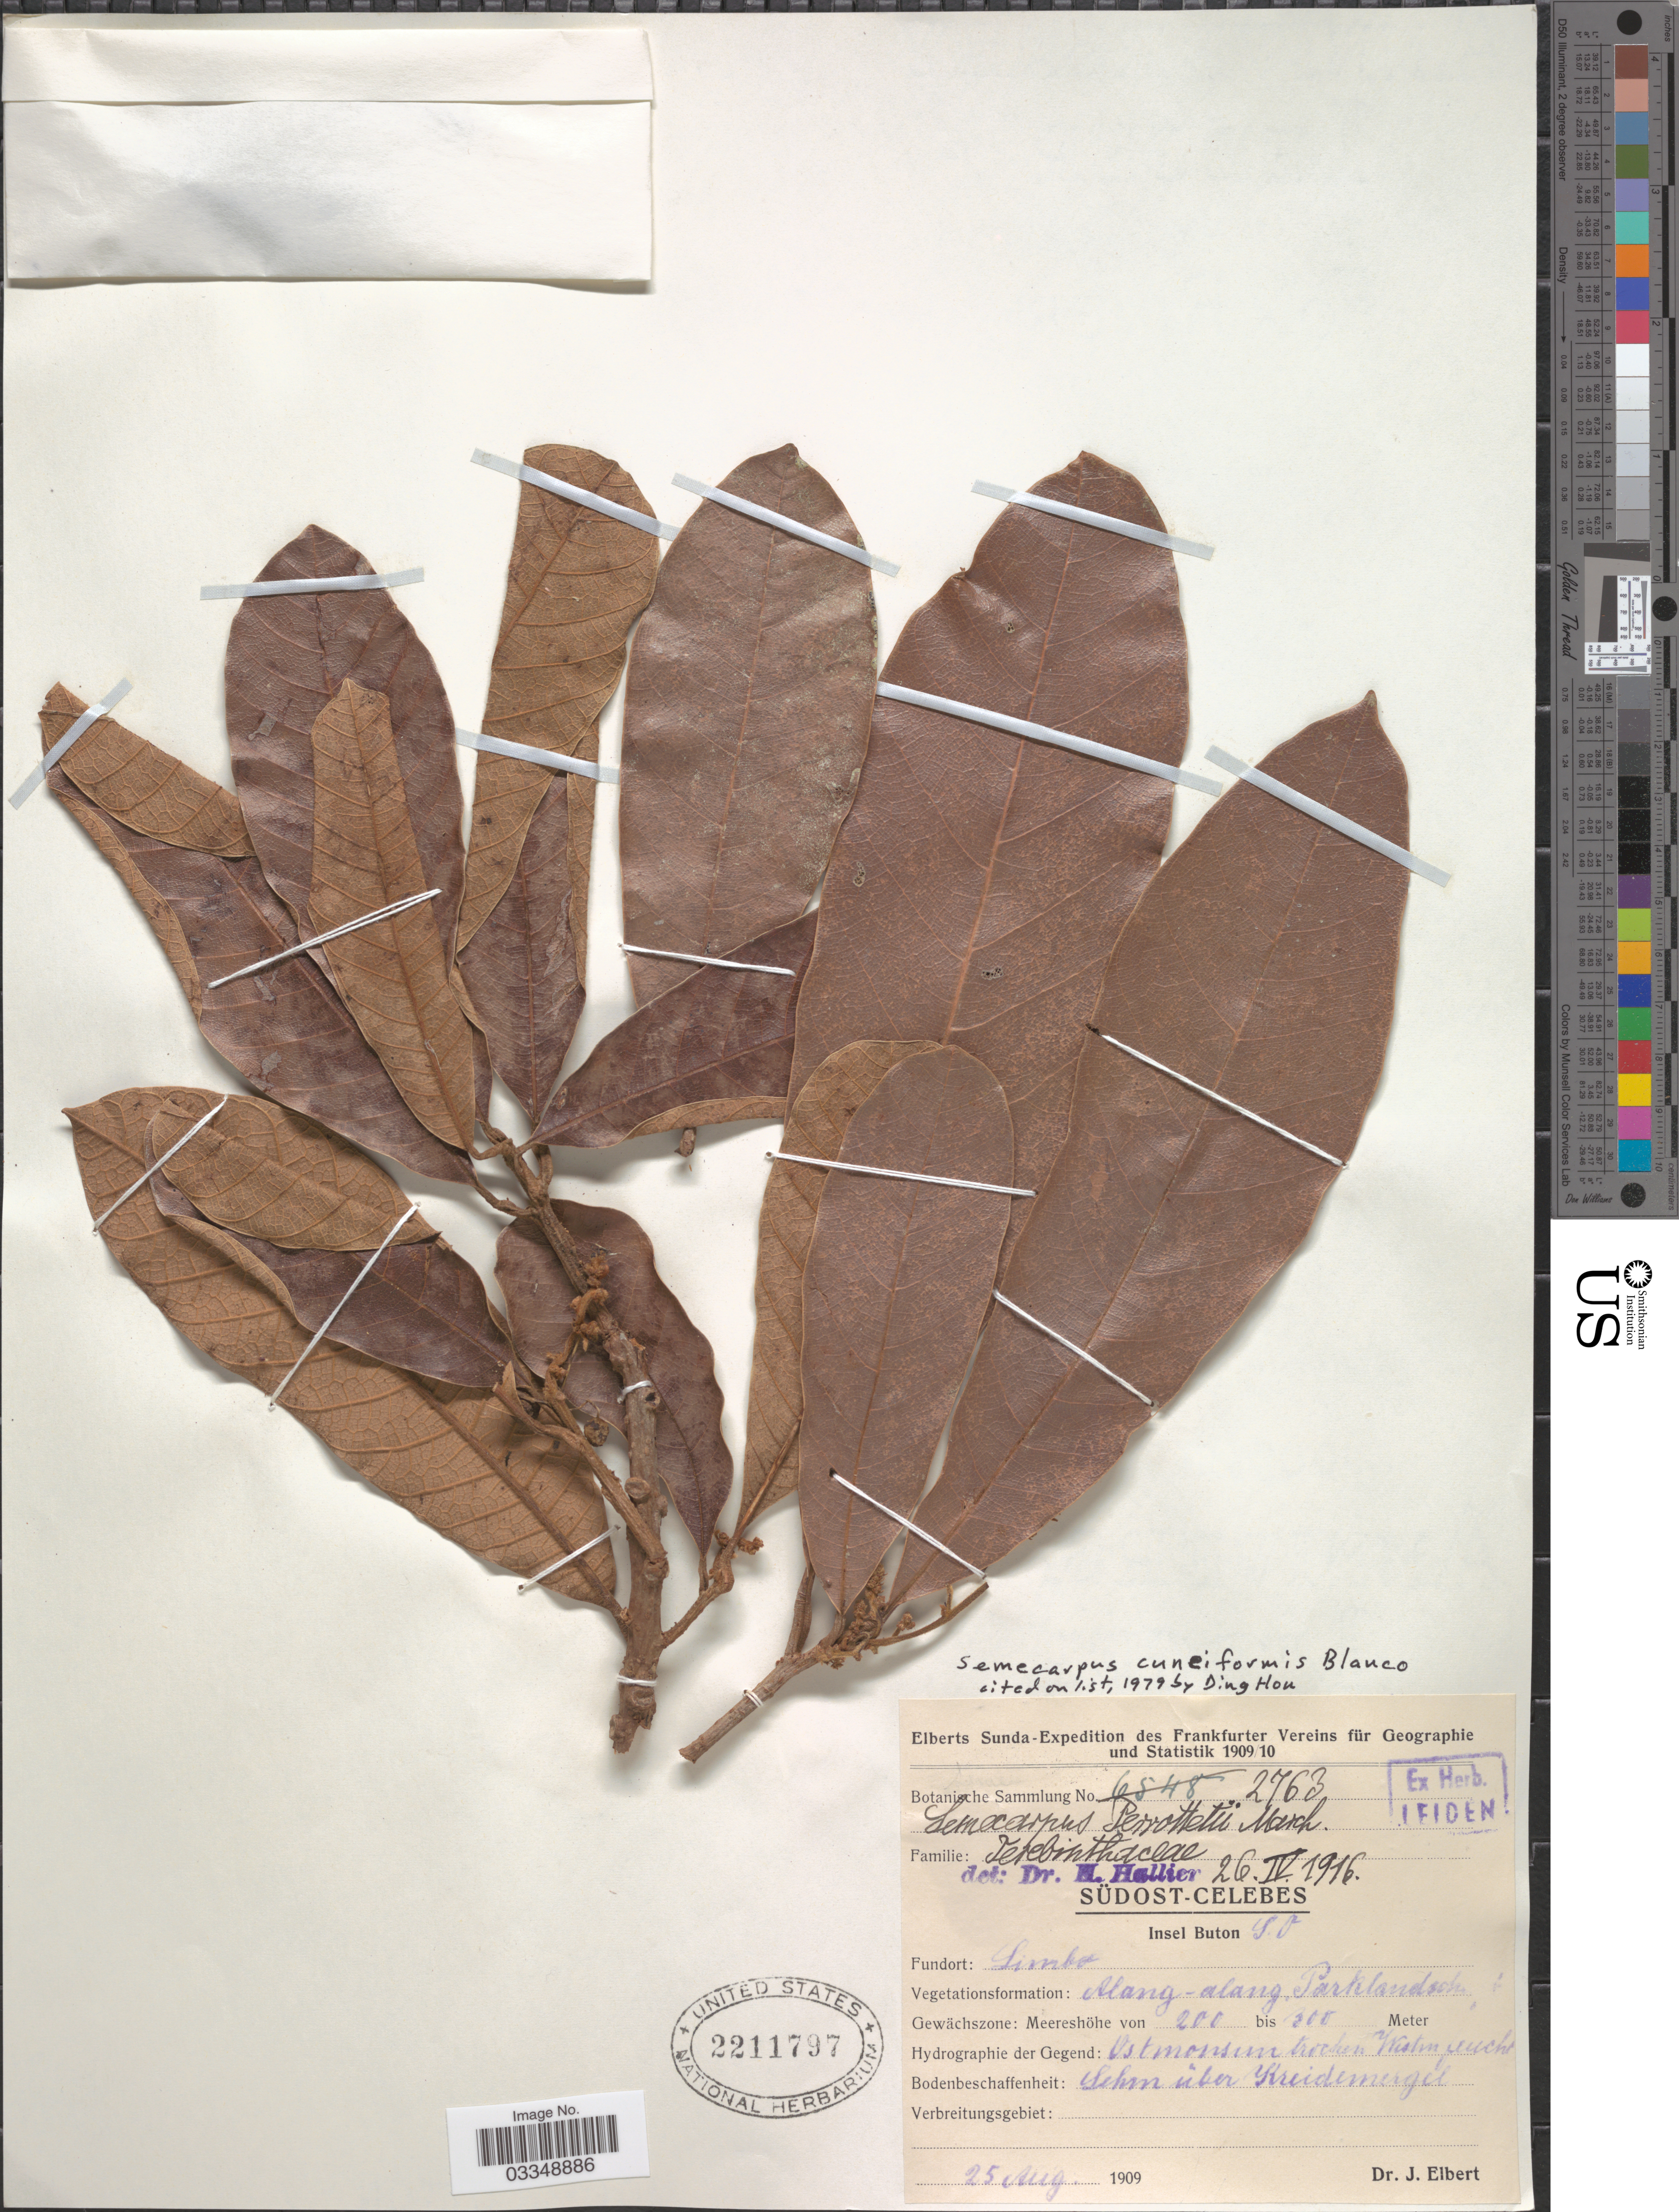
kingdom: Plantae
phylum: Tracheophyta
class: Magnoliopsida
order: Sapindales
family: Anacardiaceae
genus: Semecarpus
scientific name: Semecarpus cuneiformis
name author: Blanco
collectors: J. Elbert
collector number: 2763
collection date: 1909-08-25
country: Indonesia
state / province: Sulawesi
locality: Südost-Celebes. Insel Buton S.O. [interpreted] Fundfort: Limbo [interpreted]. Alang-alang Parklandsch.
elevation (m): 200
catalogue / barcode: US 2211797